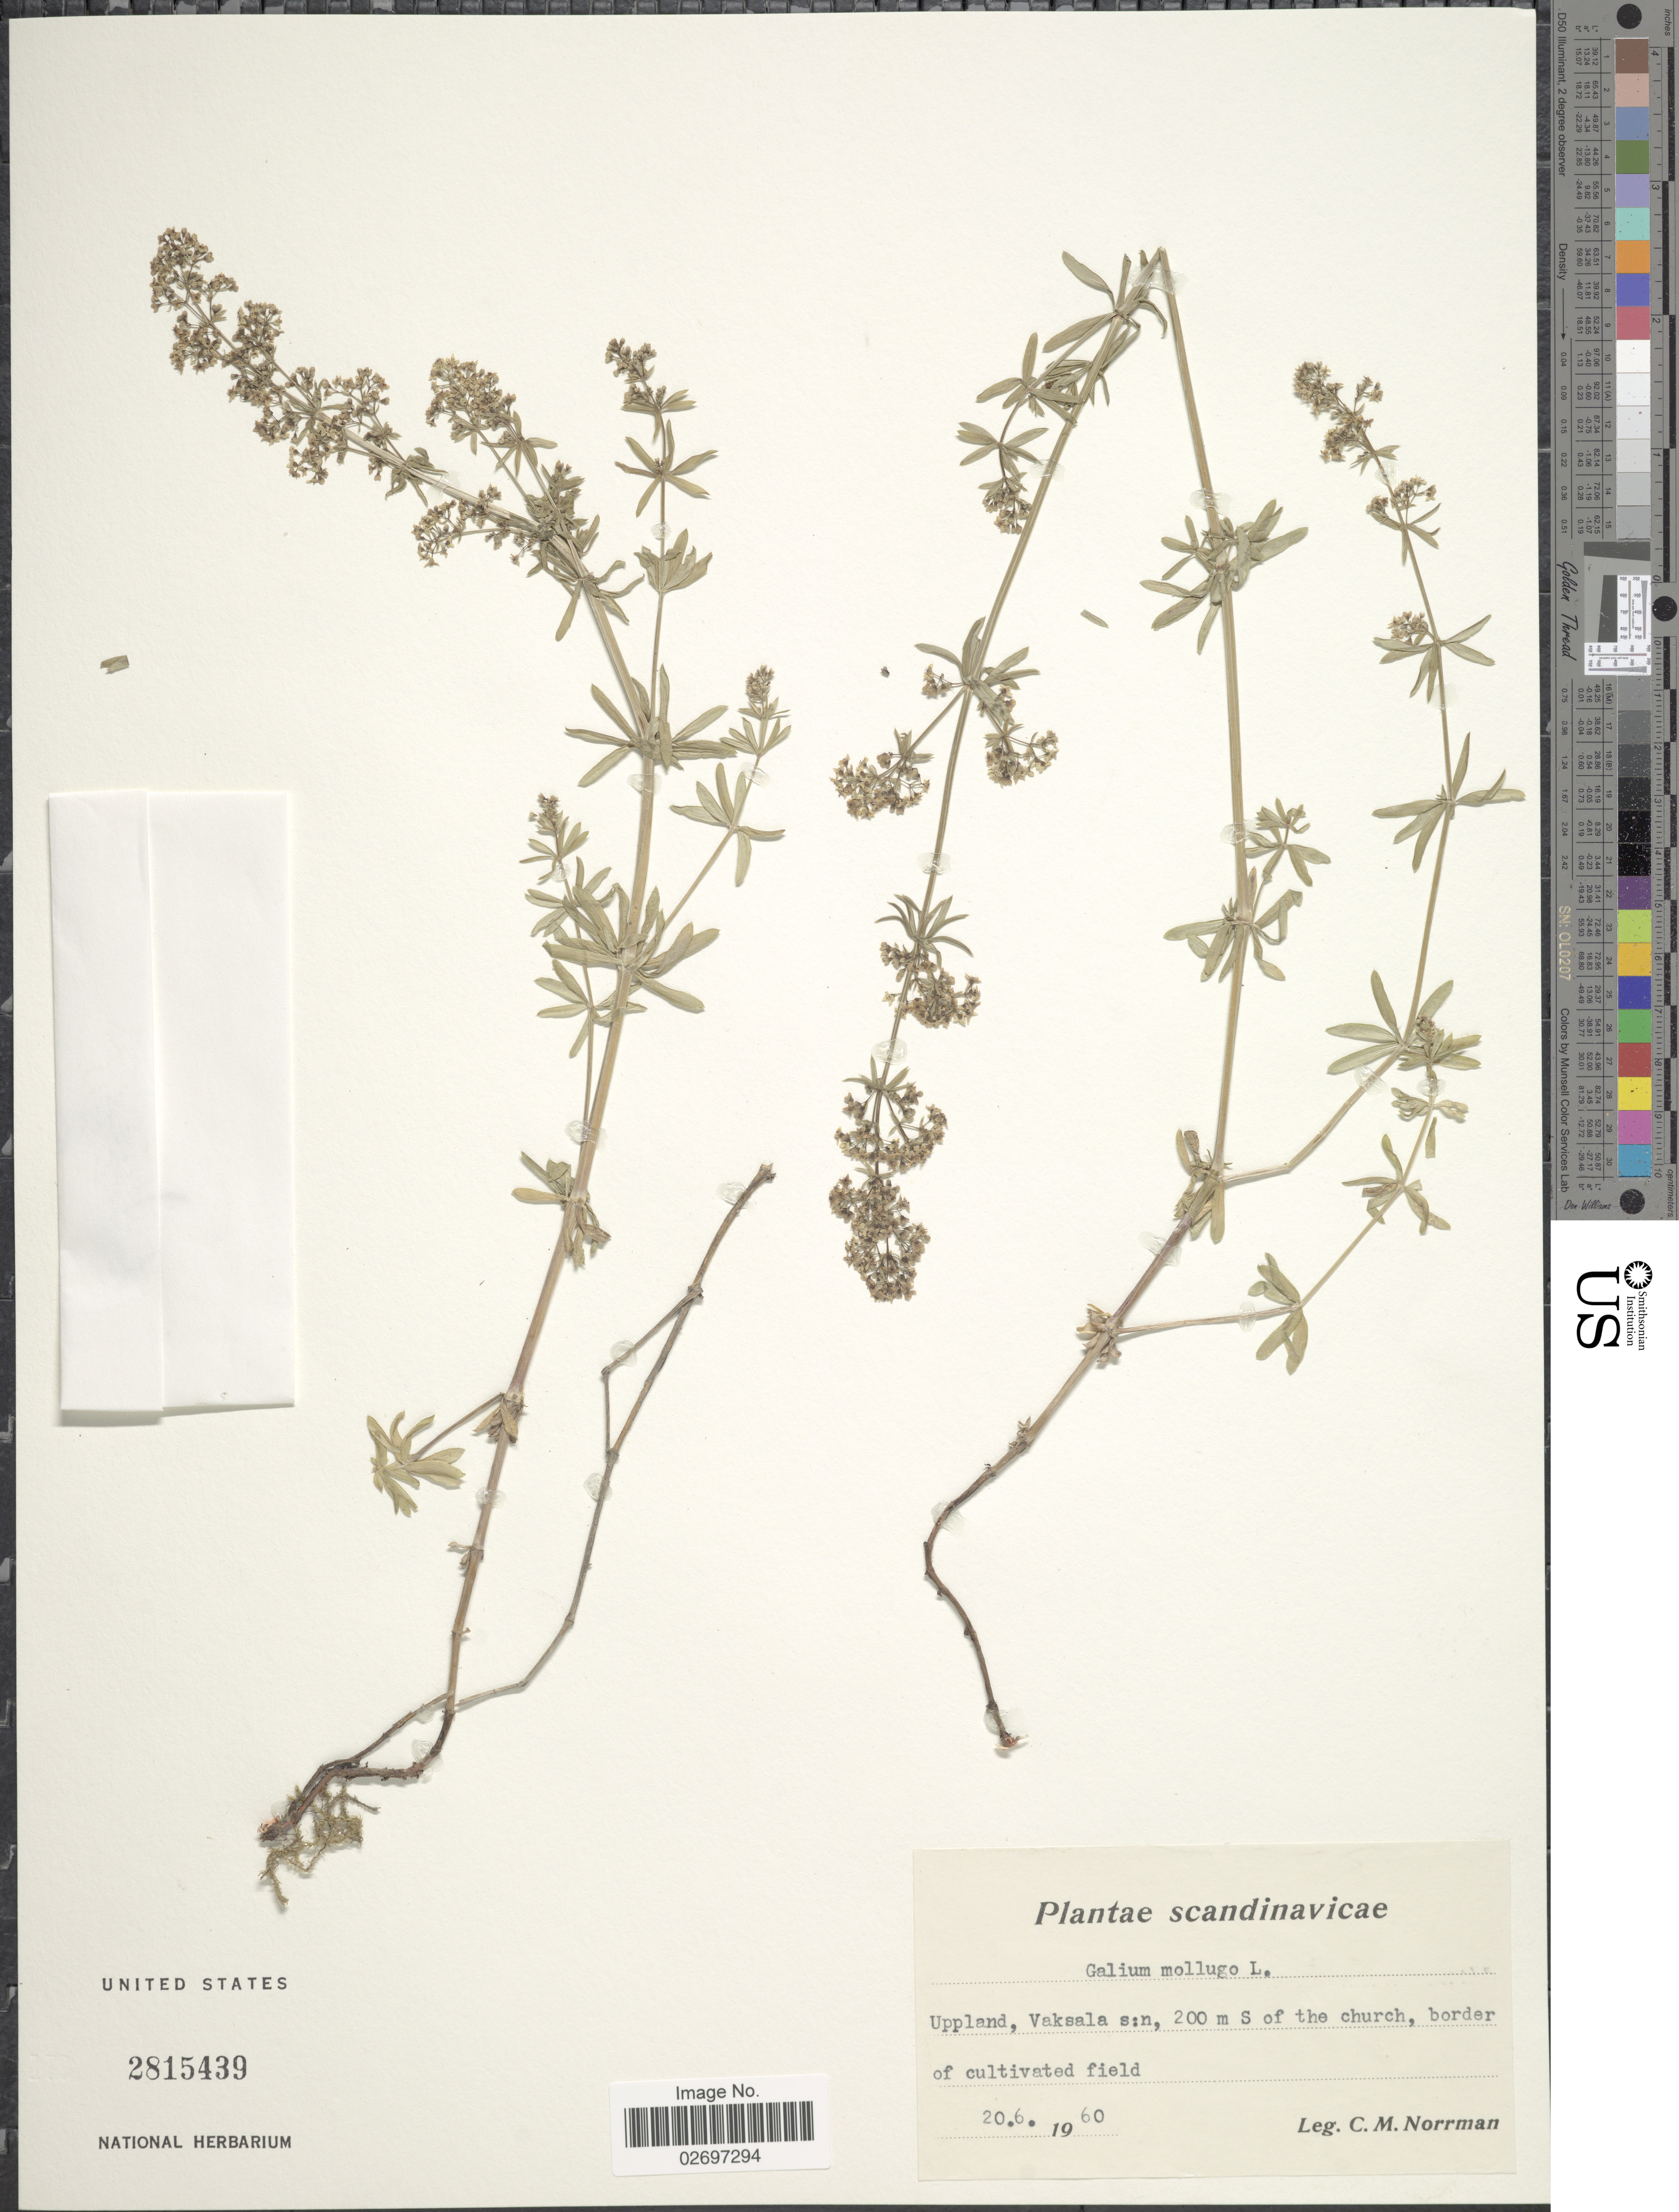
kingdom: Plantae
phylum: Tracheophyta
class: Magnoliopsida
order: Gentianales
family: Rubiaceae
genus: Galium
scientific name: Galium mollugo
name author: L.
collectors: C. Norrman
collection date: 1960-06-20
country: Sweden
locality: Scandinavicae. Uppland, Vaksala s:n, 200 m S of the church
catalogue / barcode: US 2815439